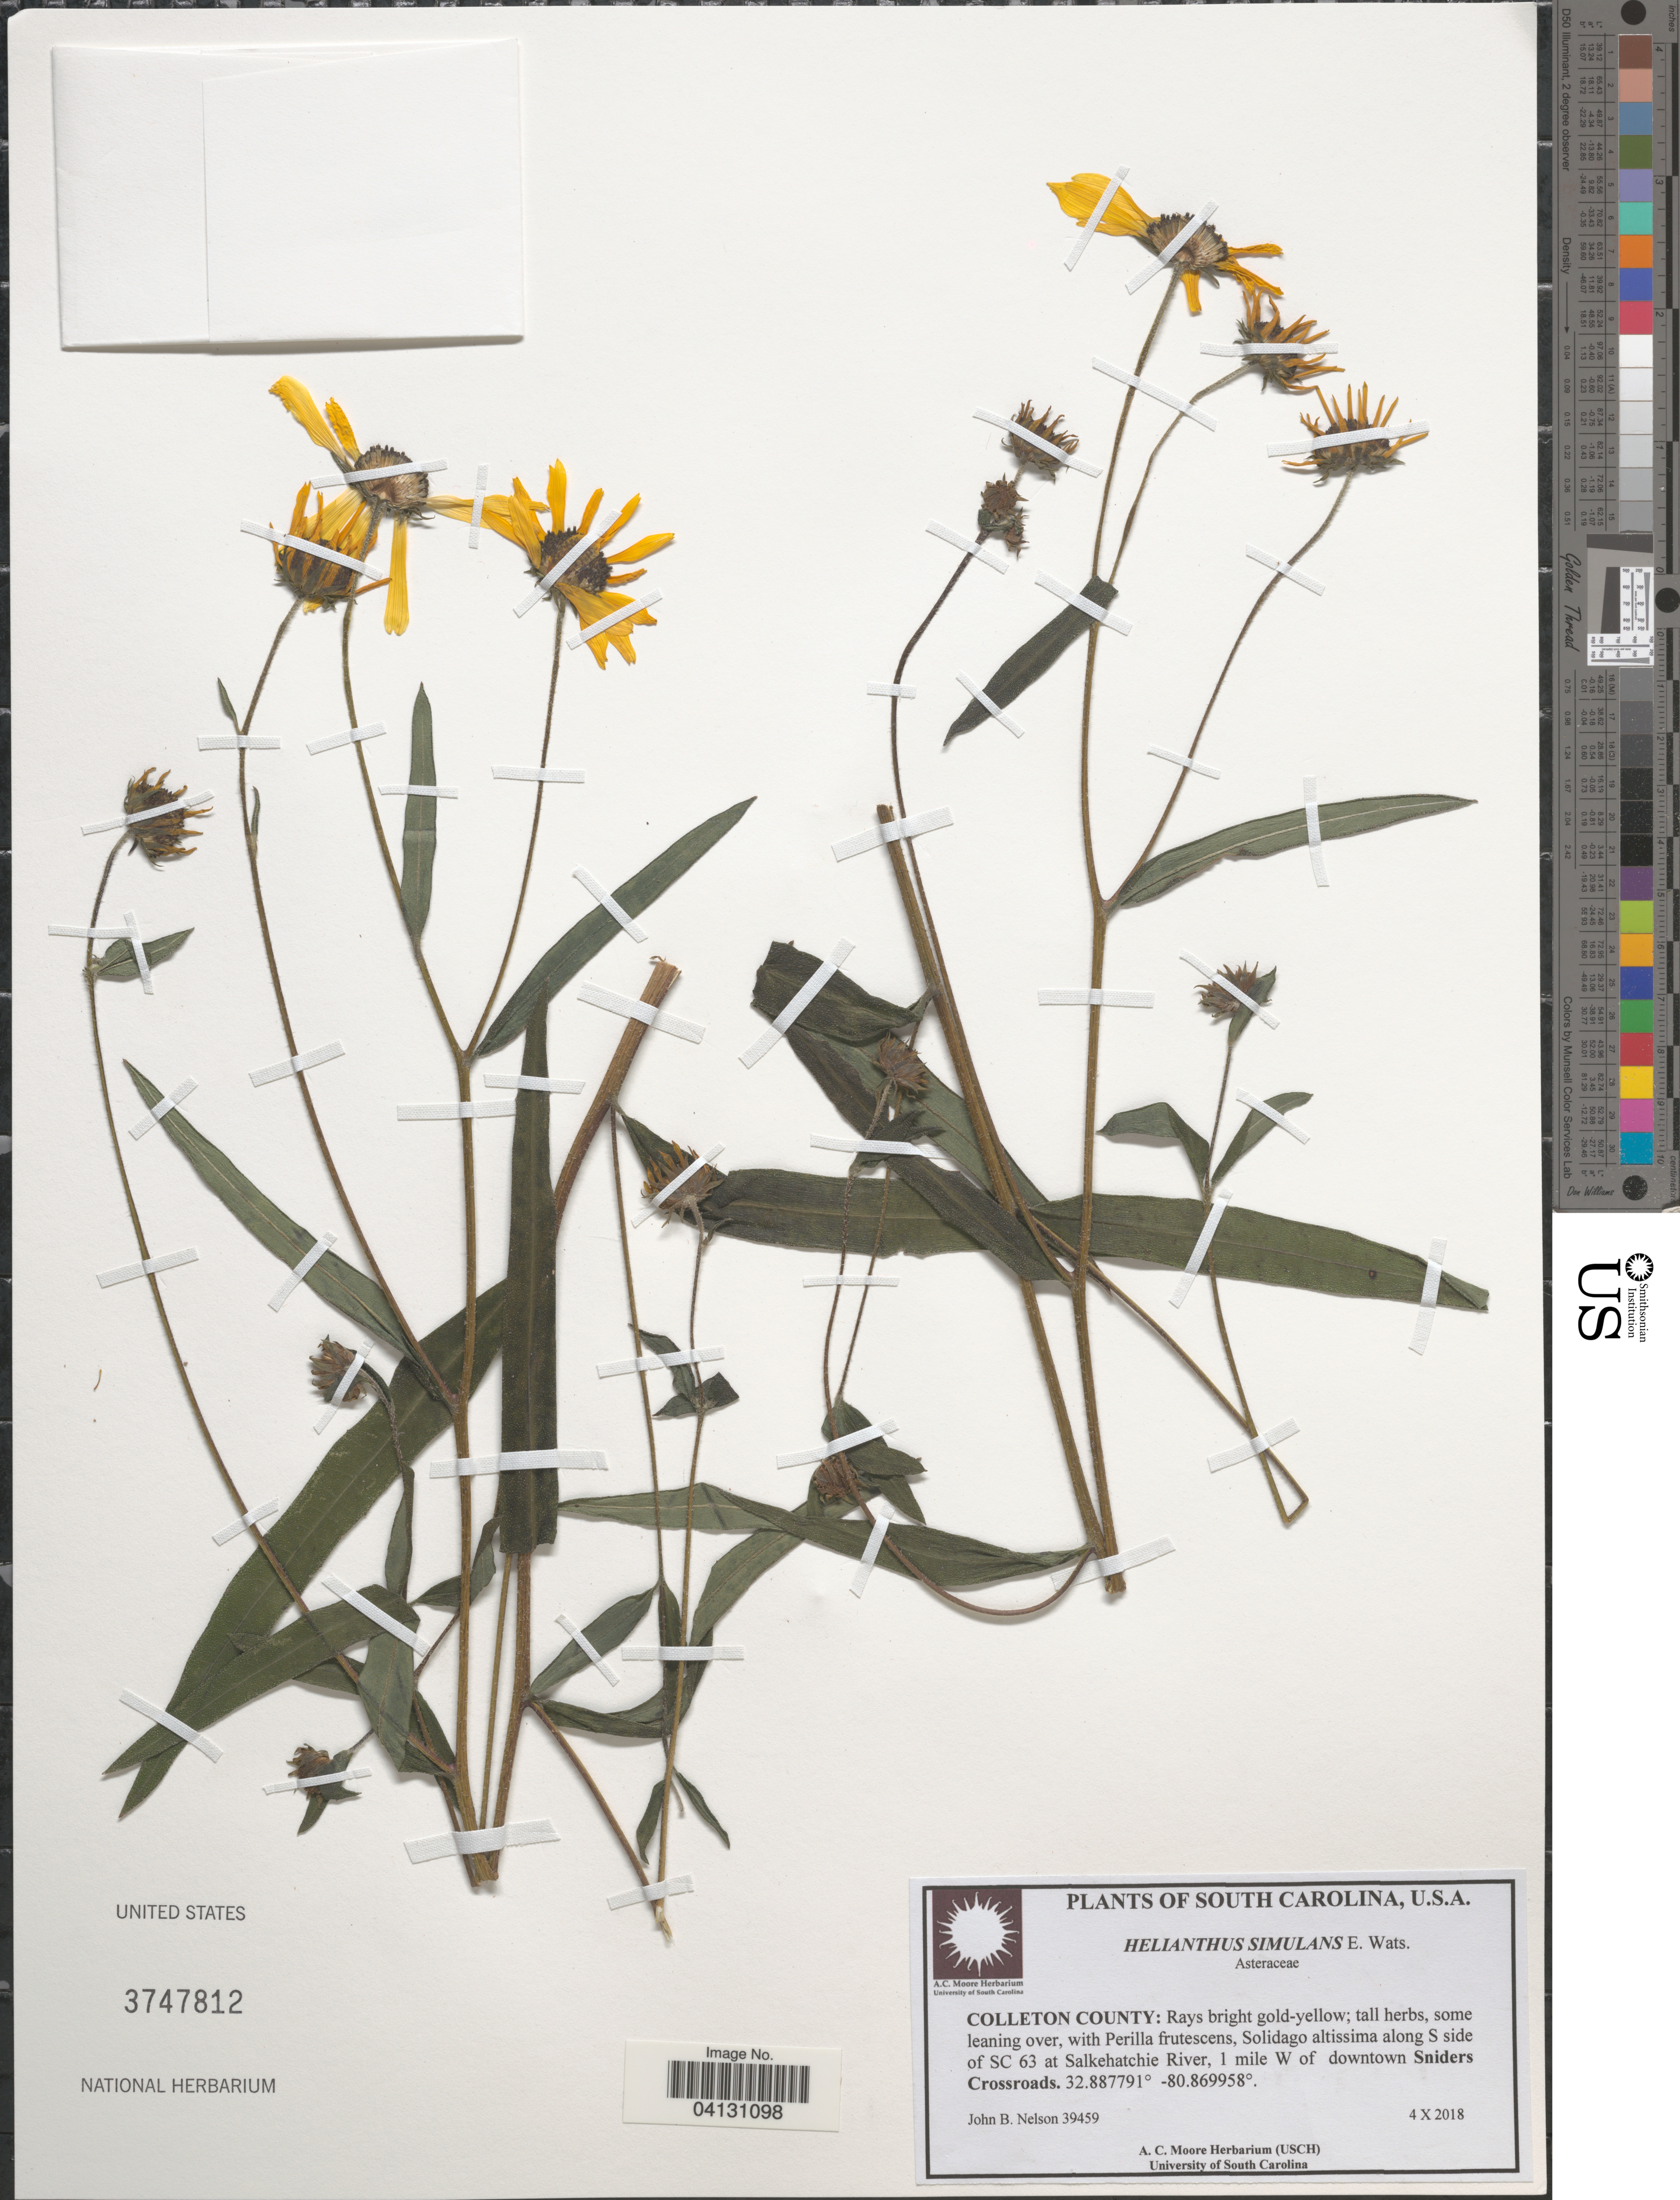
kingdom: Plantae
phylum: Tracheophyta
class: Magnoliopsida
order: Asterales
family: Asteraceae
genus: Helianthus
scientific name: Helianthus simulans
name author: E. Watson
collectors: J. B. Nelson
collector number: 39459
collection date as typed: Transcribed d/m/y: 4/10/2018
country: United States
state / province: South Carolina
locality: Colleton County: along S side of SC 63 at Salkehatchie River, 1 mile W of downtown Sniders Crossroads.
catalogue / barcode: US 3747812